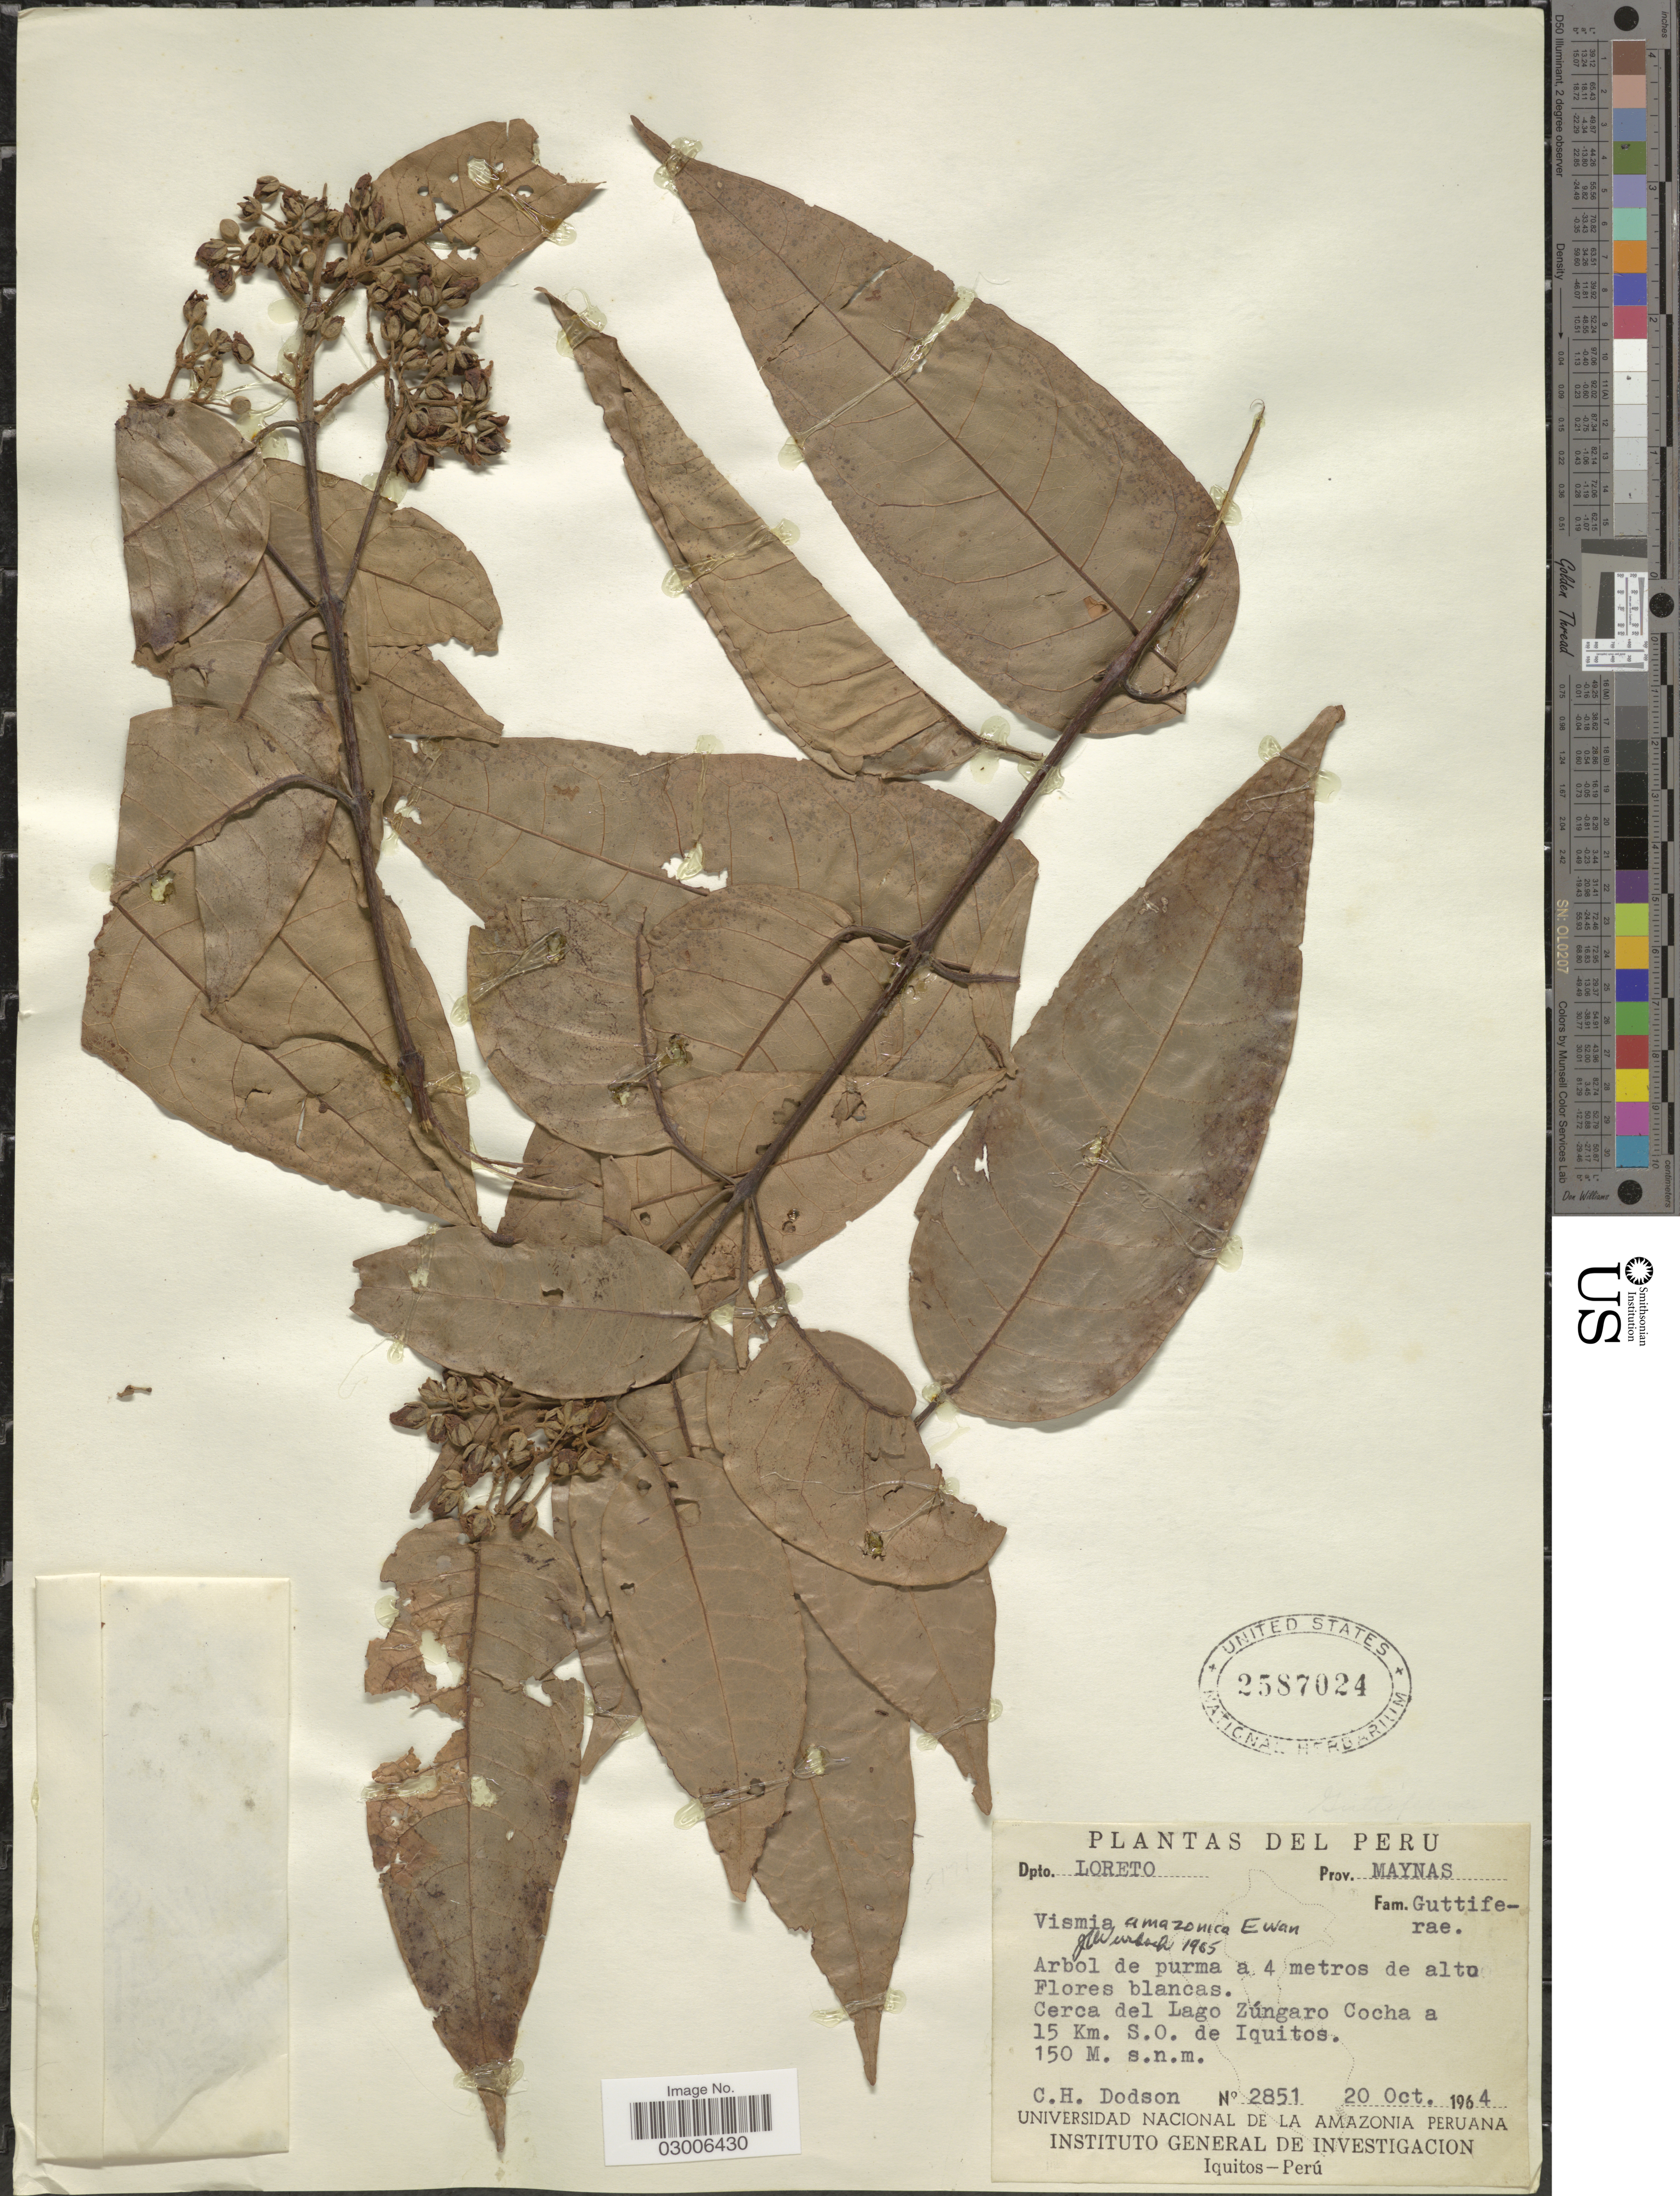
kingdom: Plantae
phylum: Tracheophyta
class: Magnoliopsida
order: Malpighiales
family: Hypericaceae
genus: Vismia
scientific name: Vismia amazonica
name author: Ewan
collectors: C. H. Dodson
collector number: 2851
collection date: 1964-10-20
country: Peru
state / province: Loreto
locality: Dpto. Loreto, Prov. Maynas, Cerca del Lago Zúngaro Cocha a 15 Km. S.O. de Iquitos.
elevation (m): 150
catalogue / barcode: US 2587024